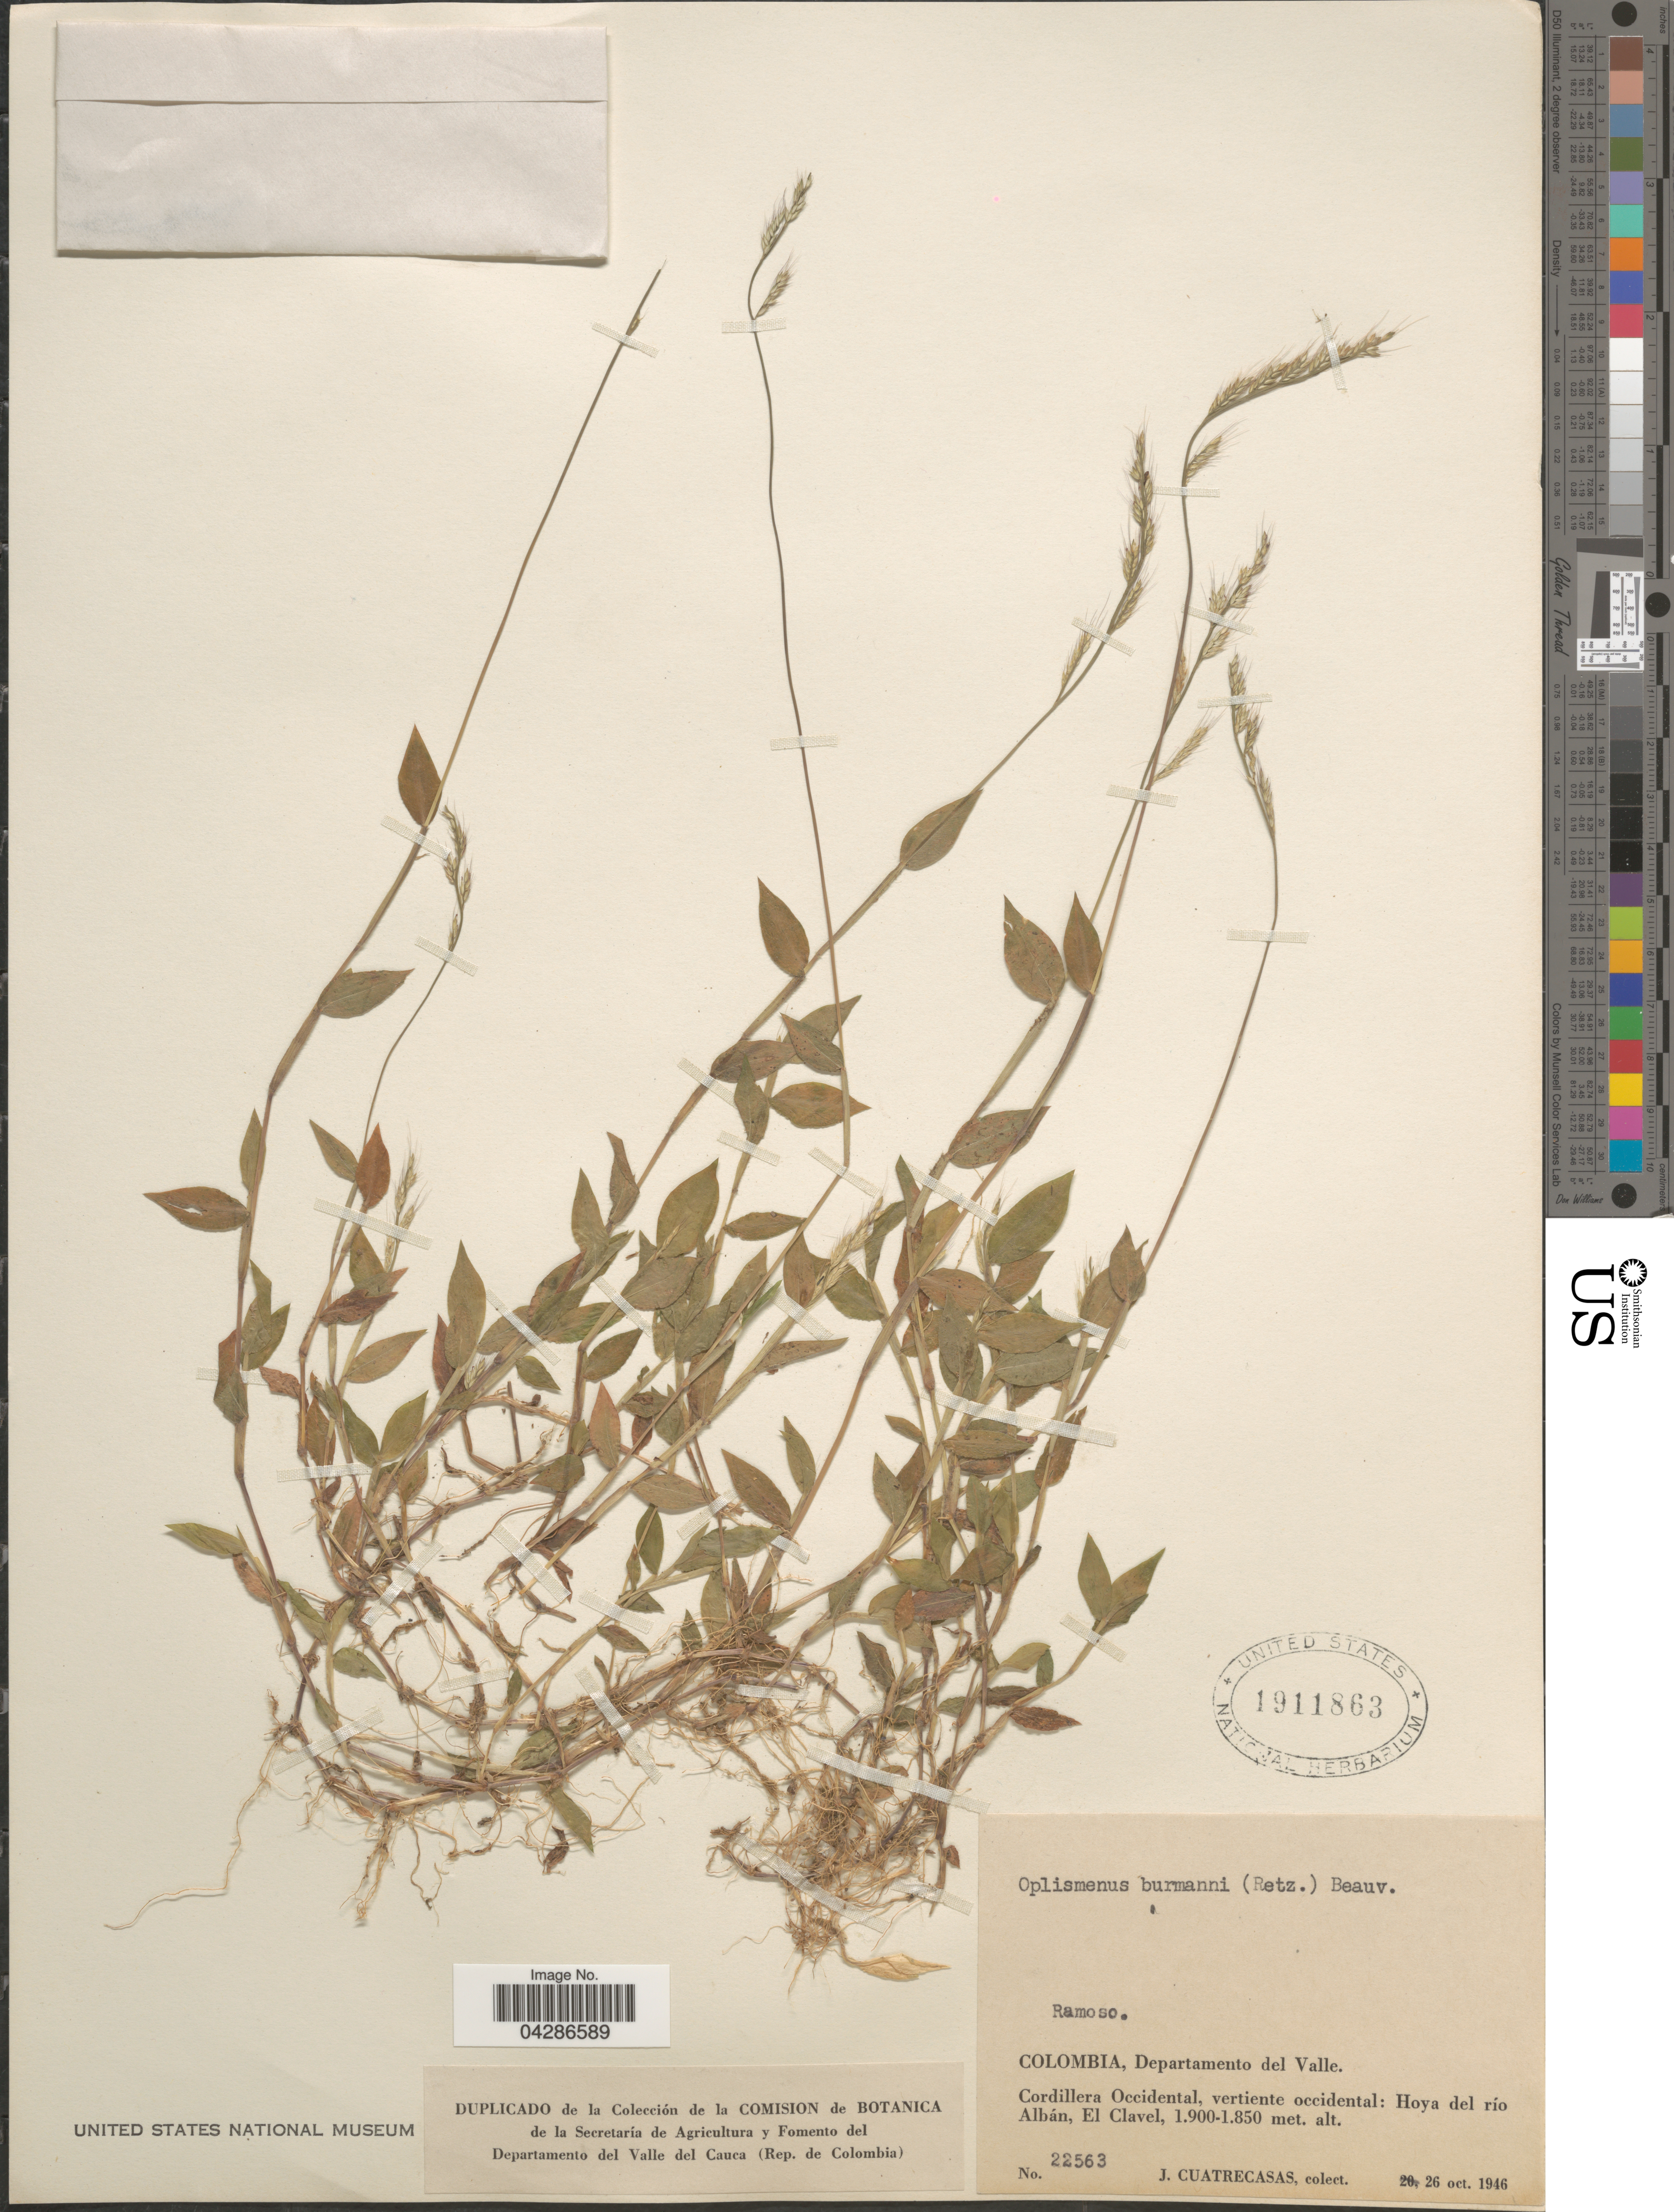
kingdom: Plantae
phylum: Tracheophyta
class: Liliopsida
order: Poales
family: Poaceae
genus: Oplismenus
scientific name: Oplismenus burmannii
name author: (Retz.) P. Beauv.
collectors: J. Cuatrecasas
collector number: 22563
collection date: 1946-10-26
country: Colombia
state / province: Valle del Cauca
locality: Departamento del Valle. Cordillera Occidental, vertiente occidental: Hoya del río Albán, El Clavel.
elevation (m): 1850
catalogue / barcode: US 1911863